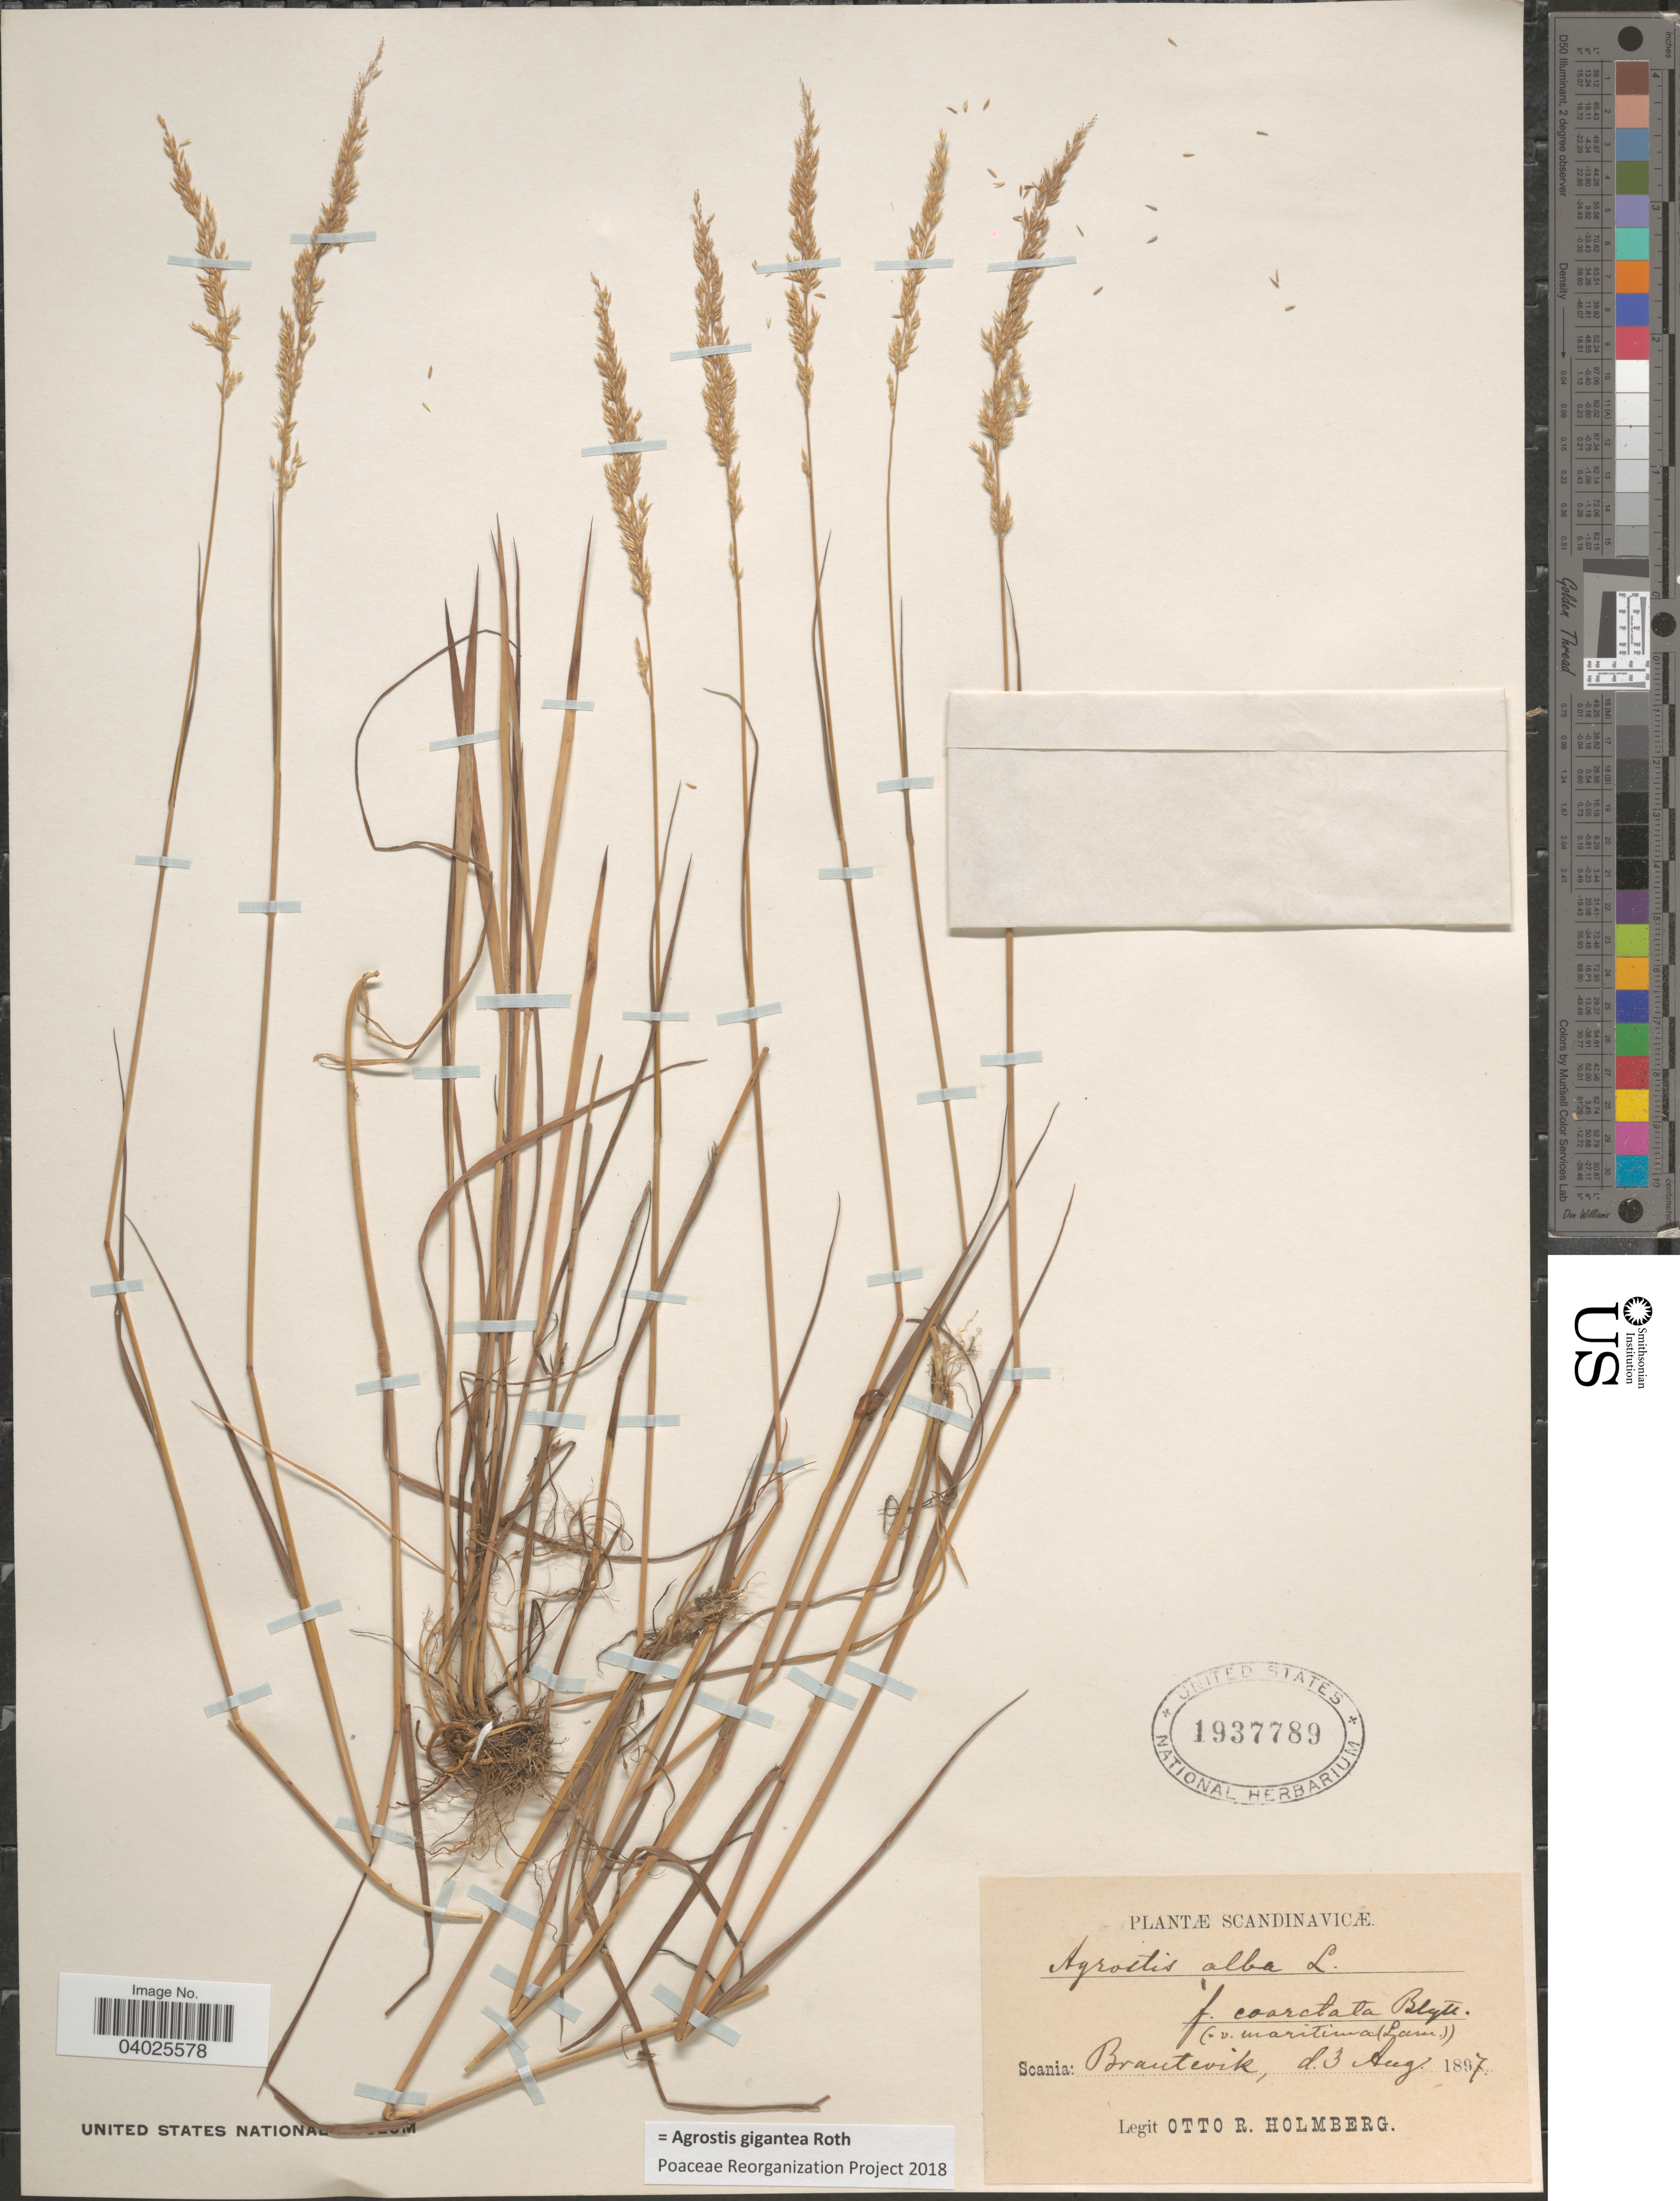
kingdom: Plantae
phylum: Tracheophyta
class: Liliopsida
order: Poales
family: Poaceae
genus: Agrostis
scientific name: Agrostis gigantea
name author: Roth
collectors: O. Holmberg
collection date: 1897-08-03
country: Sweden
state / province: Skåne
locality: Scandinavicæ. Scania: Brautevik.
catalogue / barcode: US 1937789